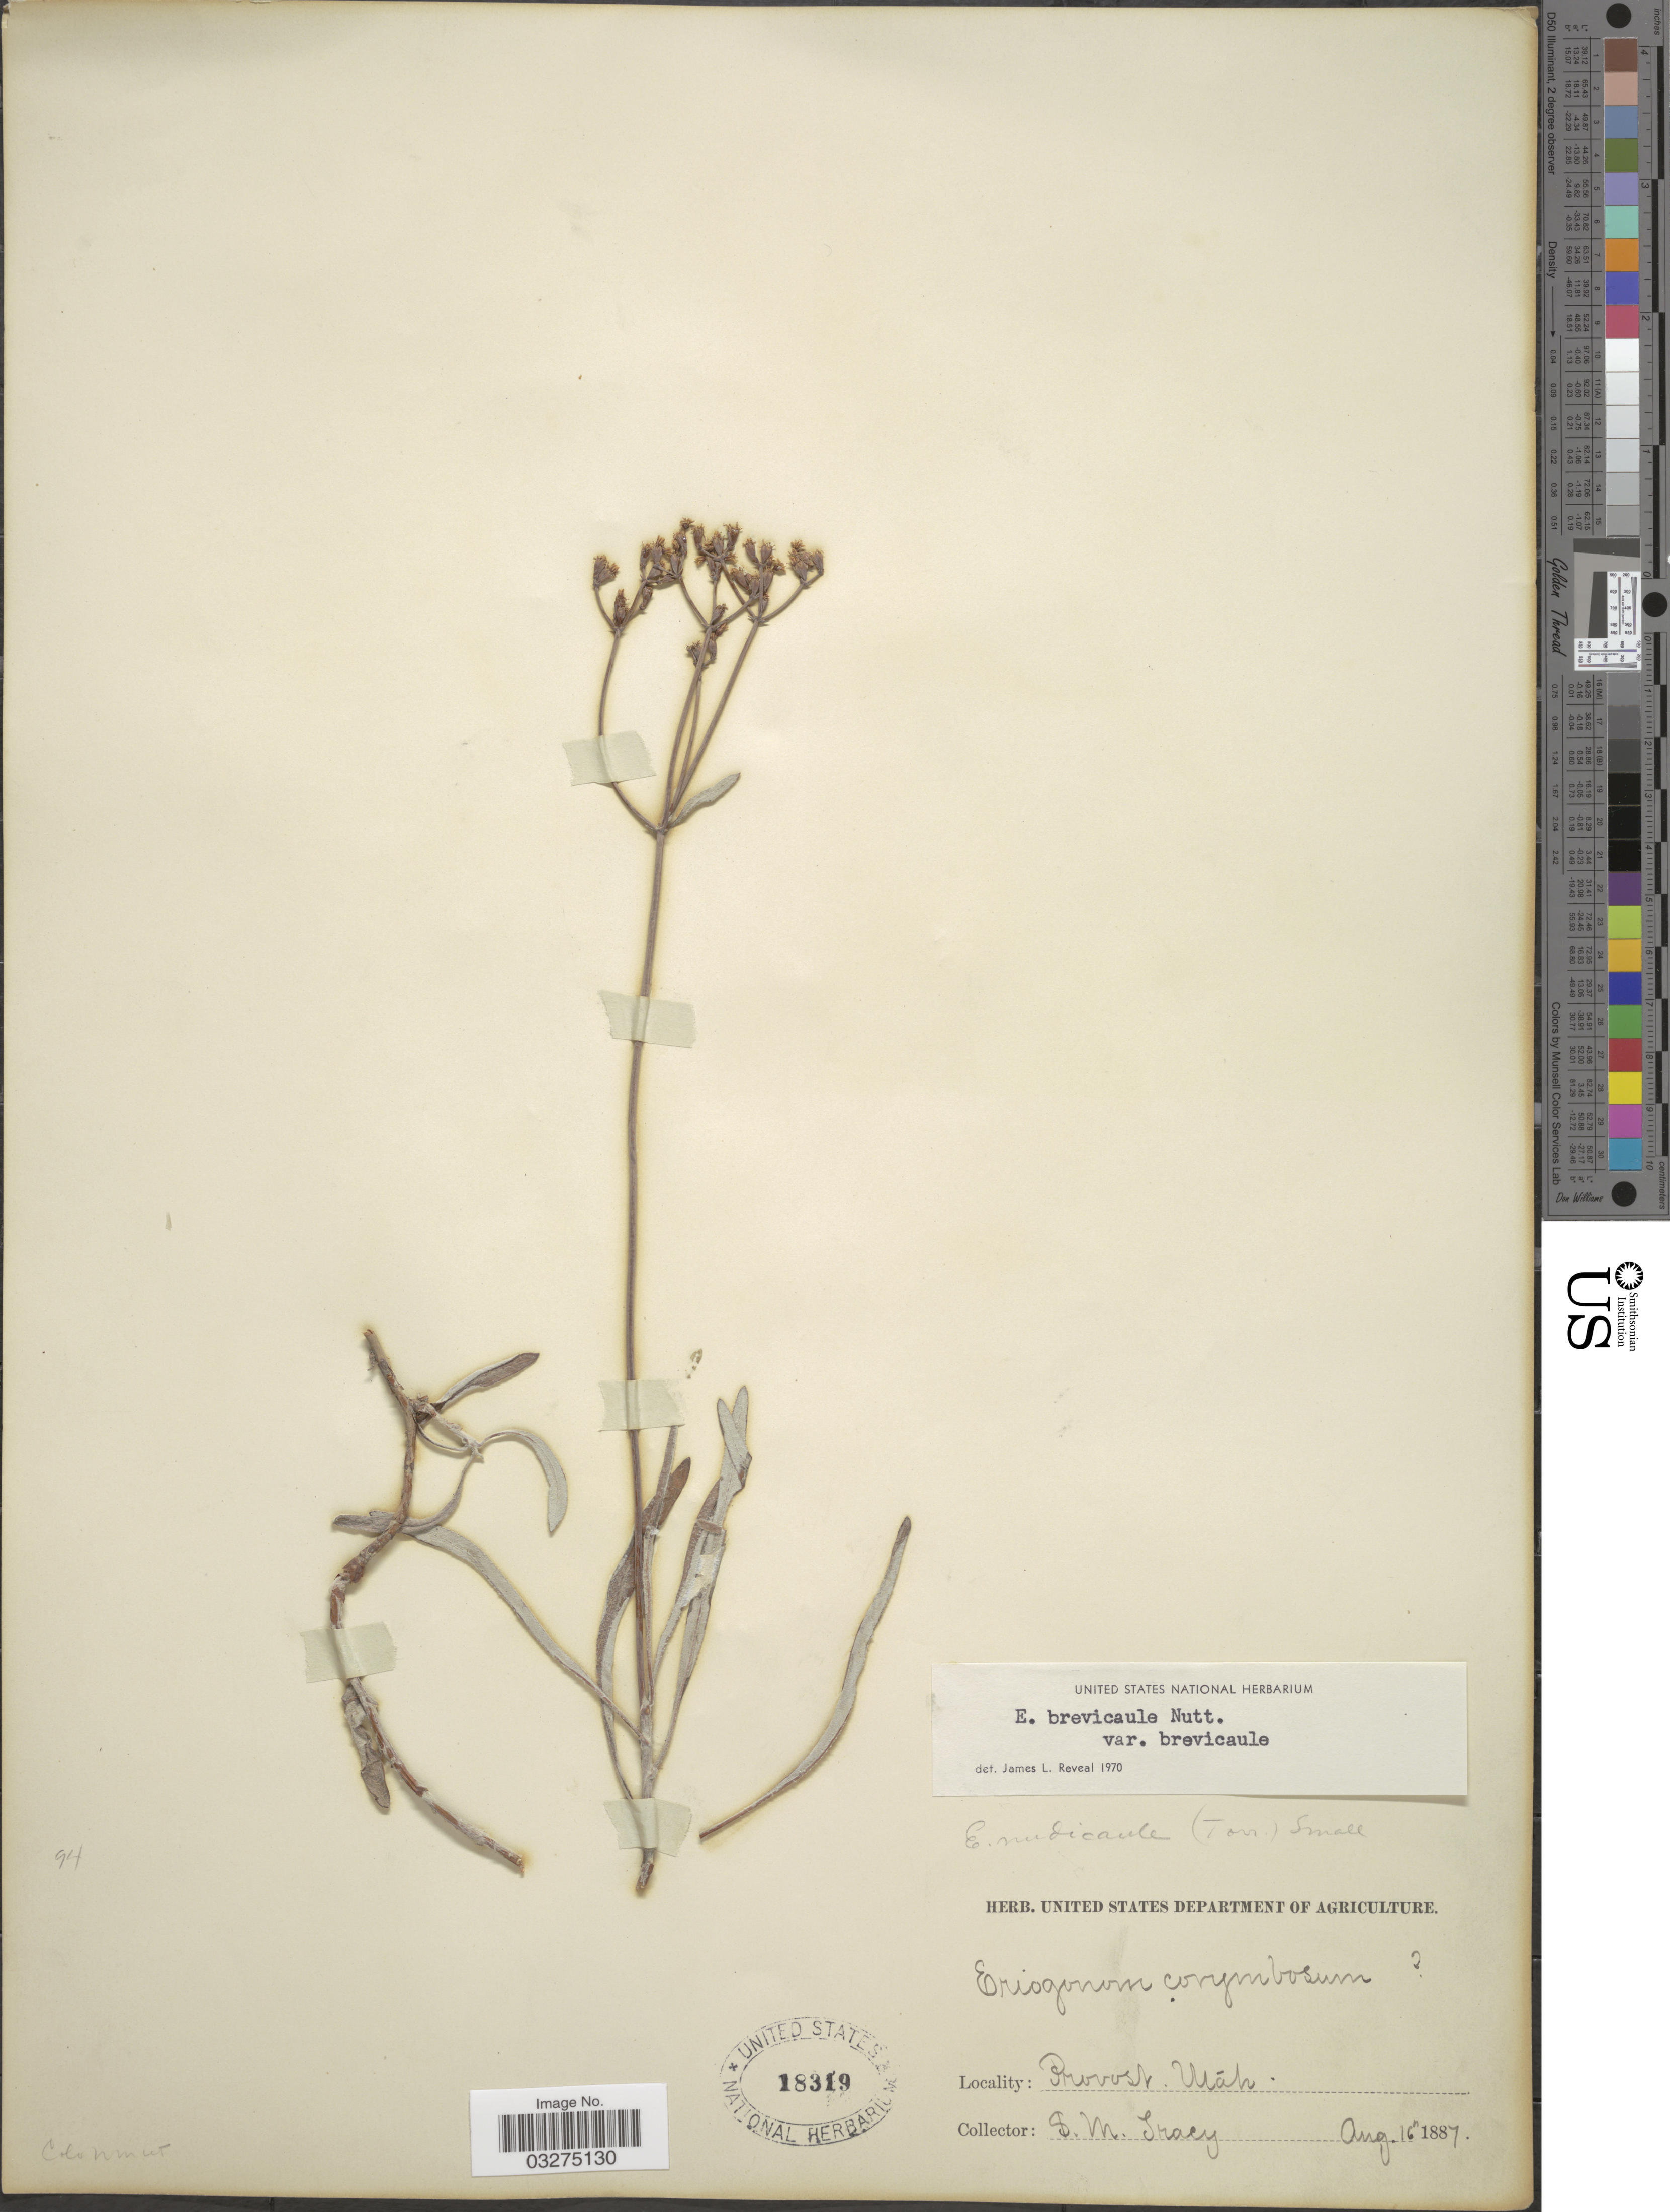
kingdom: Plantae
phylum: Tracheophyta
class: Magnoliopsida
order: Caryophyllales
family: Polygonaceae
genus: Eriogonum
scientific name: Eriogonum brevicaule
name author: Nutt.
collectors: S. M. Tracy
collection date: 1887-08-16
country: United States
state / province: Utah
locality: Provost.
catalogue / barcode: US 18319